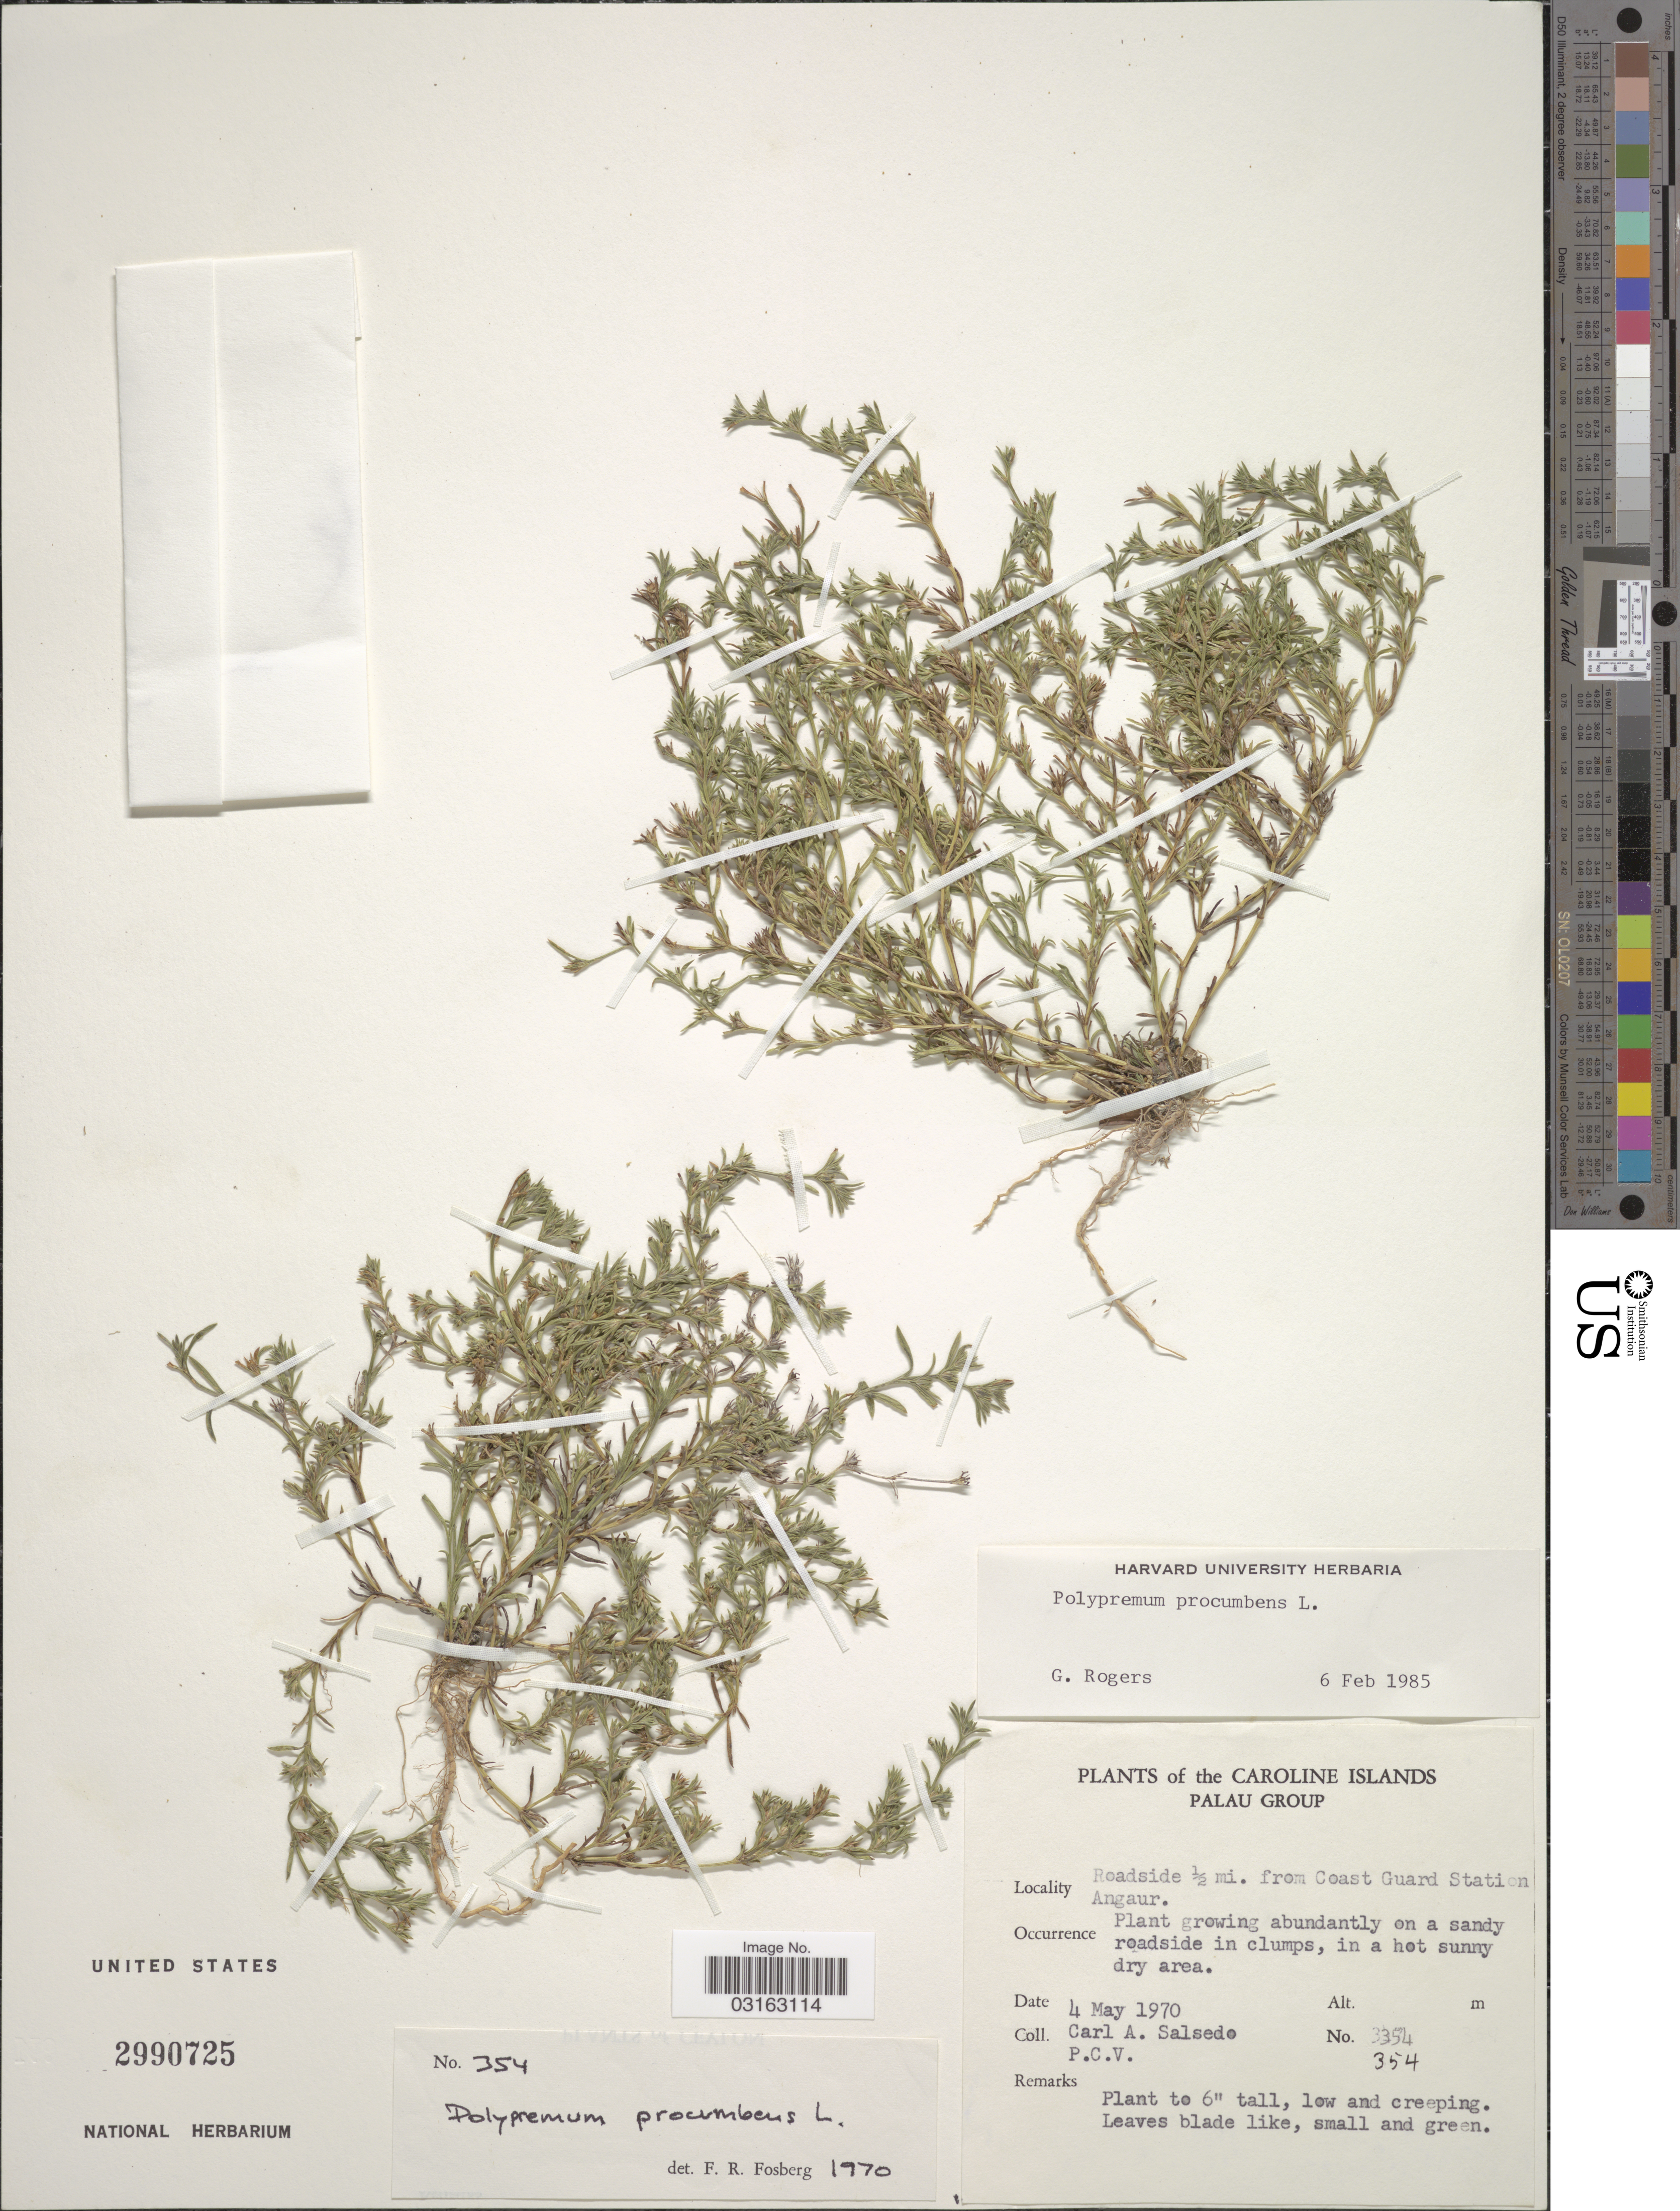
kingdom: Plantae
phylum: Tracheophyta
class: Magnoliopsida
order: Lamiales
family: Tetrachondraceae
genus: Polypremum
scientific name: Polypremum procumbens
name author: L.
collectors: C.A. Salsedo & P. C. V.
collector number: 354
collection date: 1970-05-04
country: Palau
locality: The Caroline Islands. Palau Group. Roadside ½ mi. from Coast Guard Station Angaur.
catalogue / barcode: US 2990725